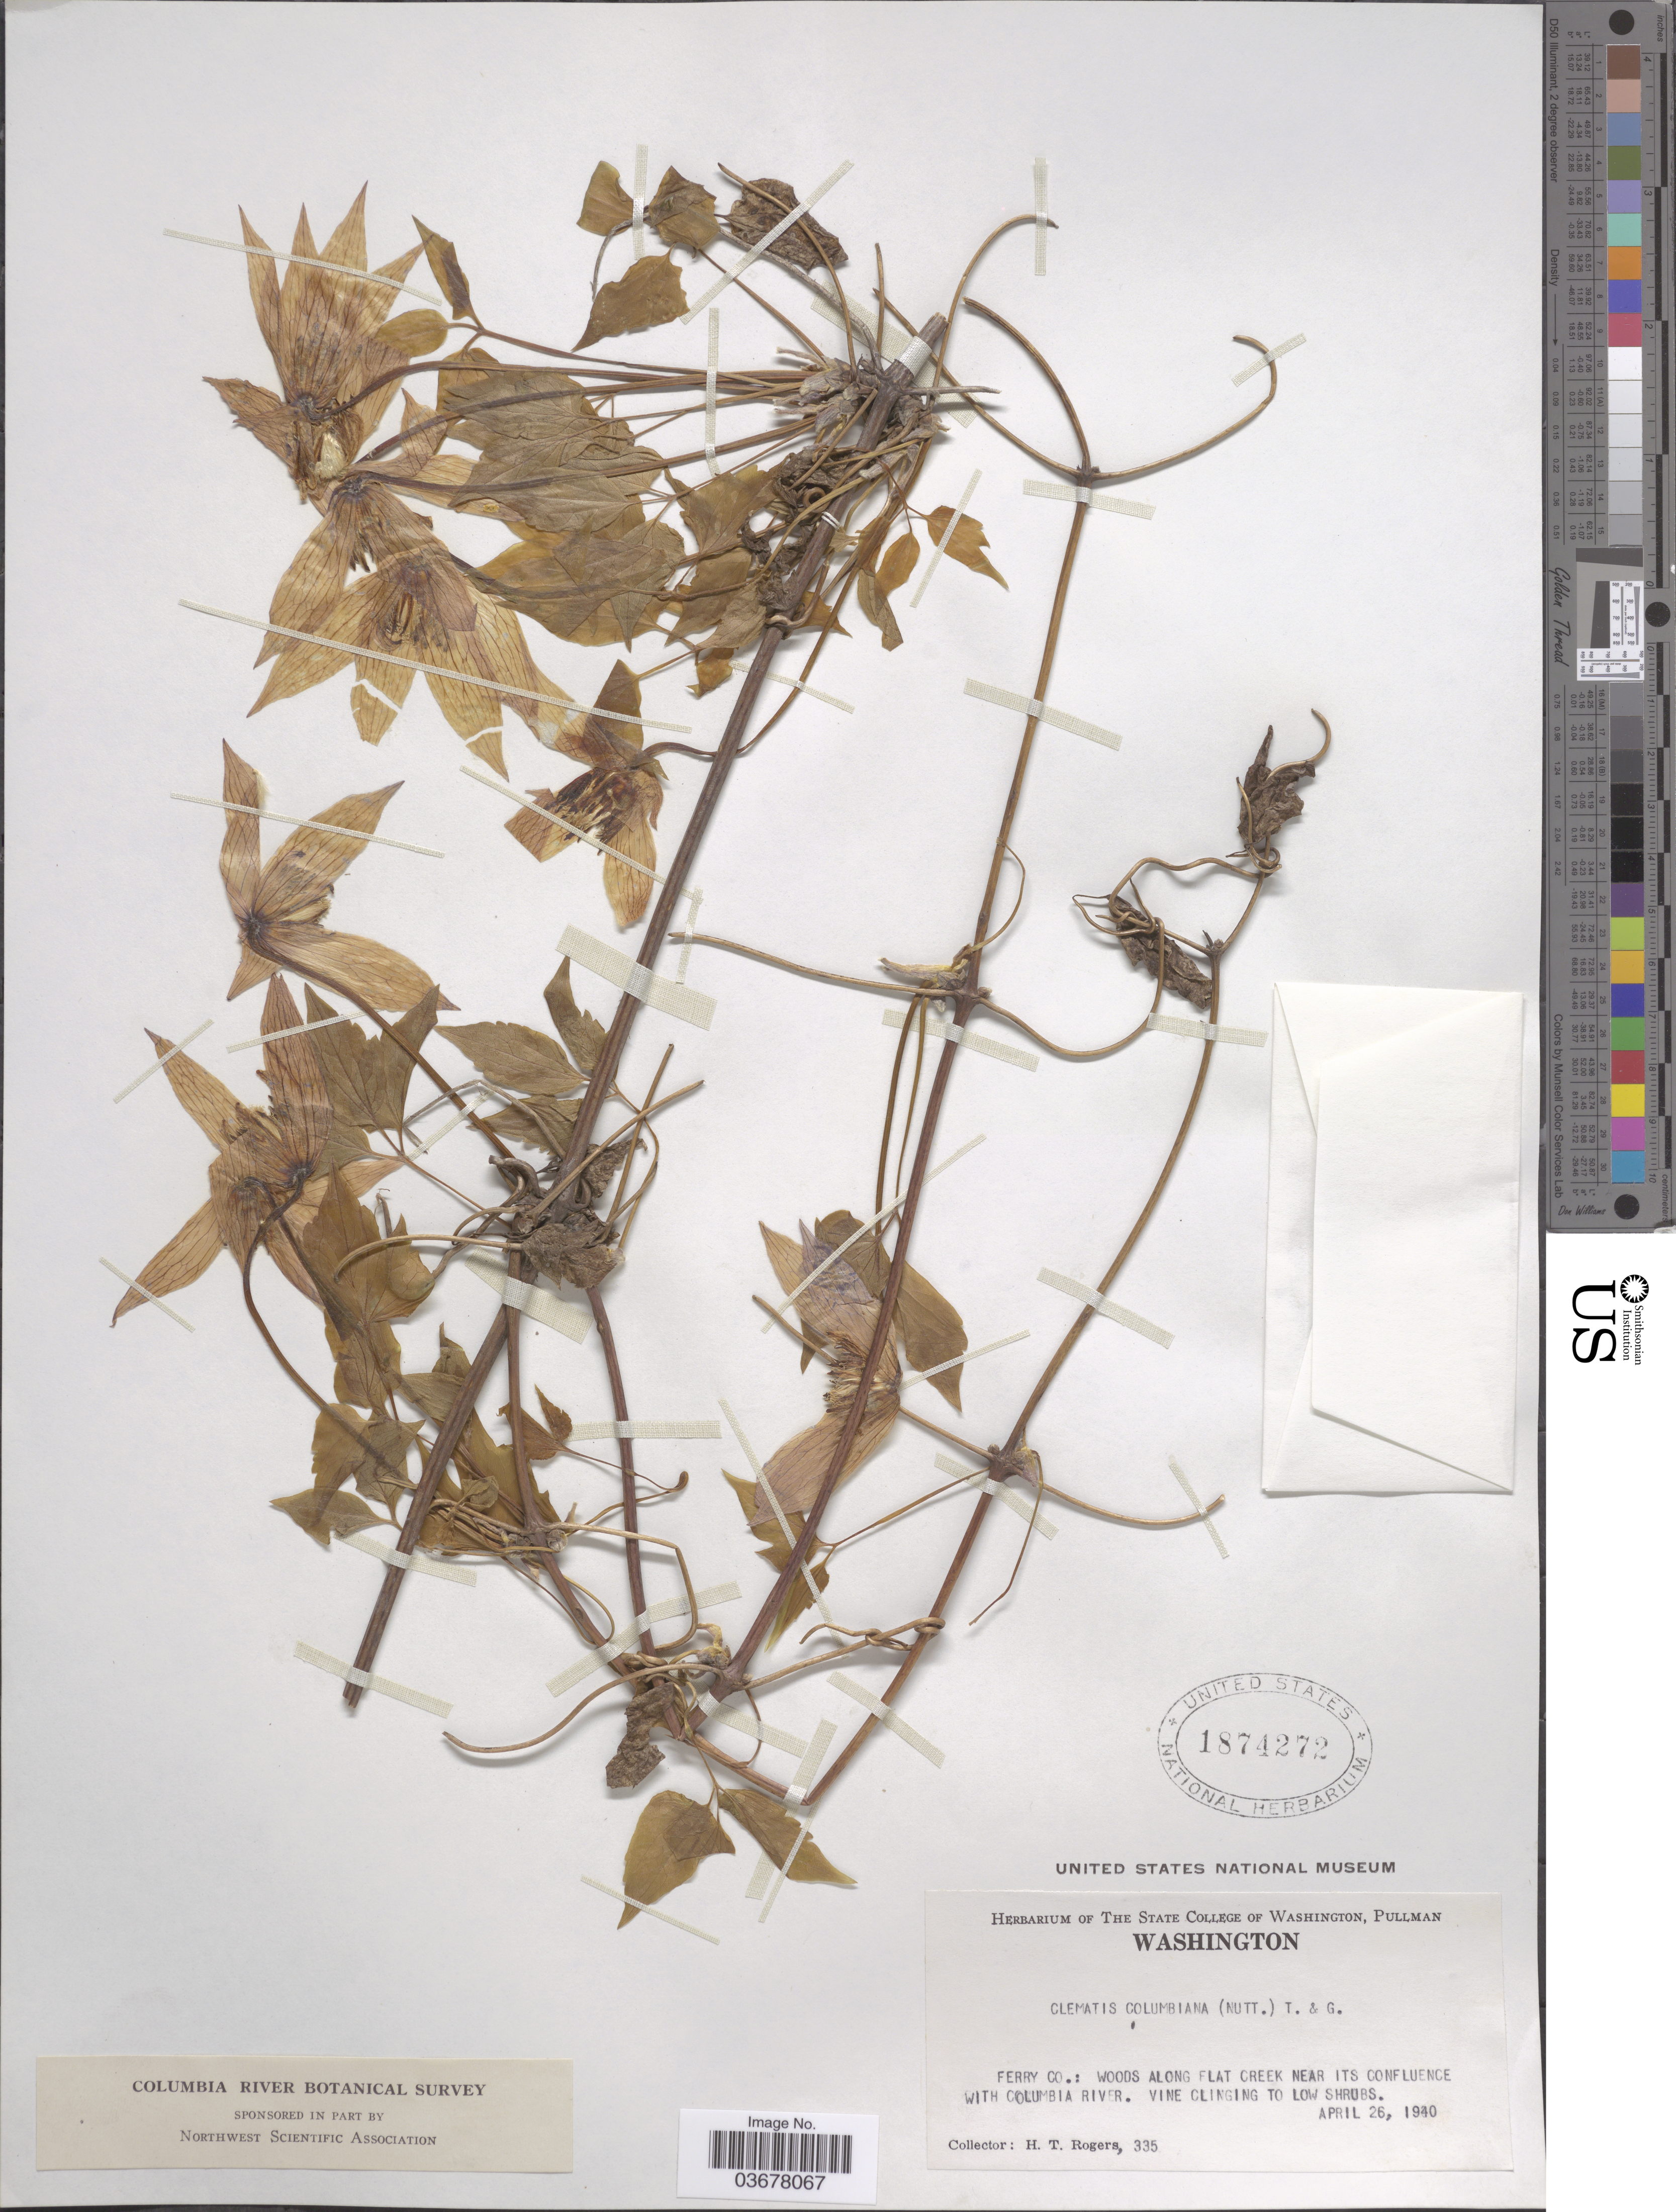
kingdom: Plantae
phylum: Tracheophyta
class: Magnoliopsida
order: Ranunculales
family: Ranunculaceae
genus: Clematis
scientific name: Clematis occidentalis var. grosseserrata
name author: (Rydb.) J.S. Pringle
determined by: Strong, M. T., (US), Smithsonian Institution - National Museum of Natural History (UNITED STATES)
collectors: H. Rogers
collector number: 335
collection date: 1940-04-26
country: United States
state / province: Washington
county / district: Ferry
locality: Ferry Co.: Woods along Flat Creek near Its Confluence with Columbia River.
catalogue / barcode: US 1874272